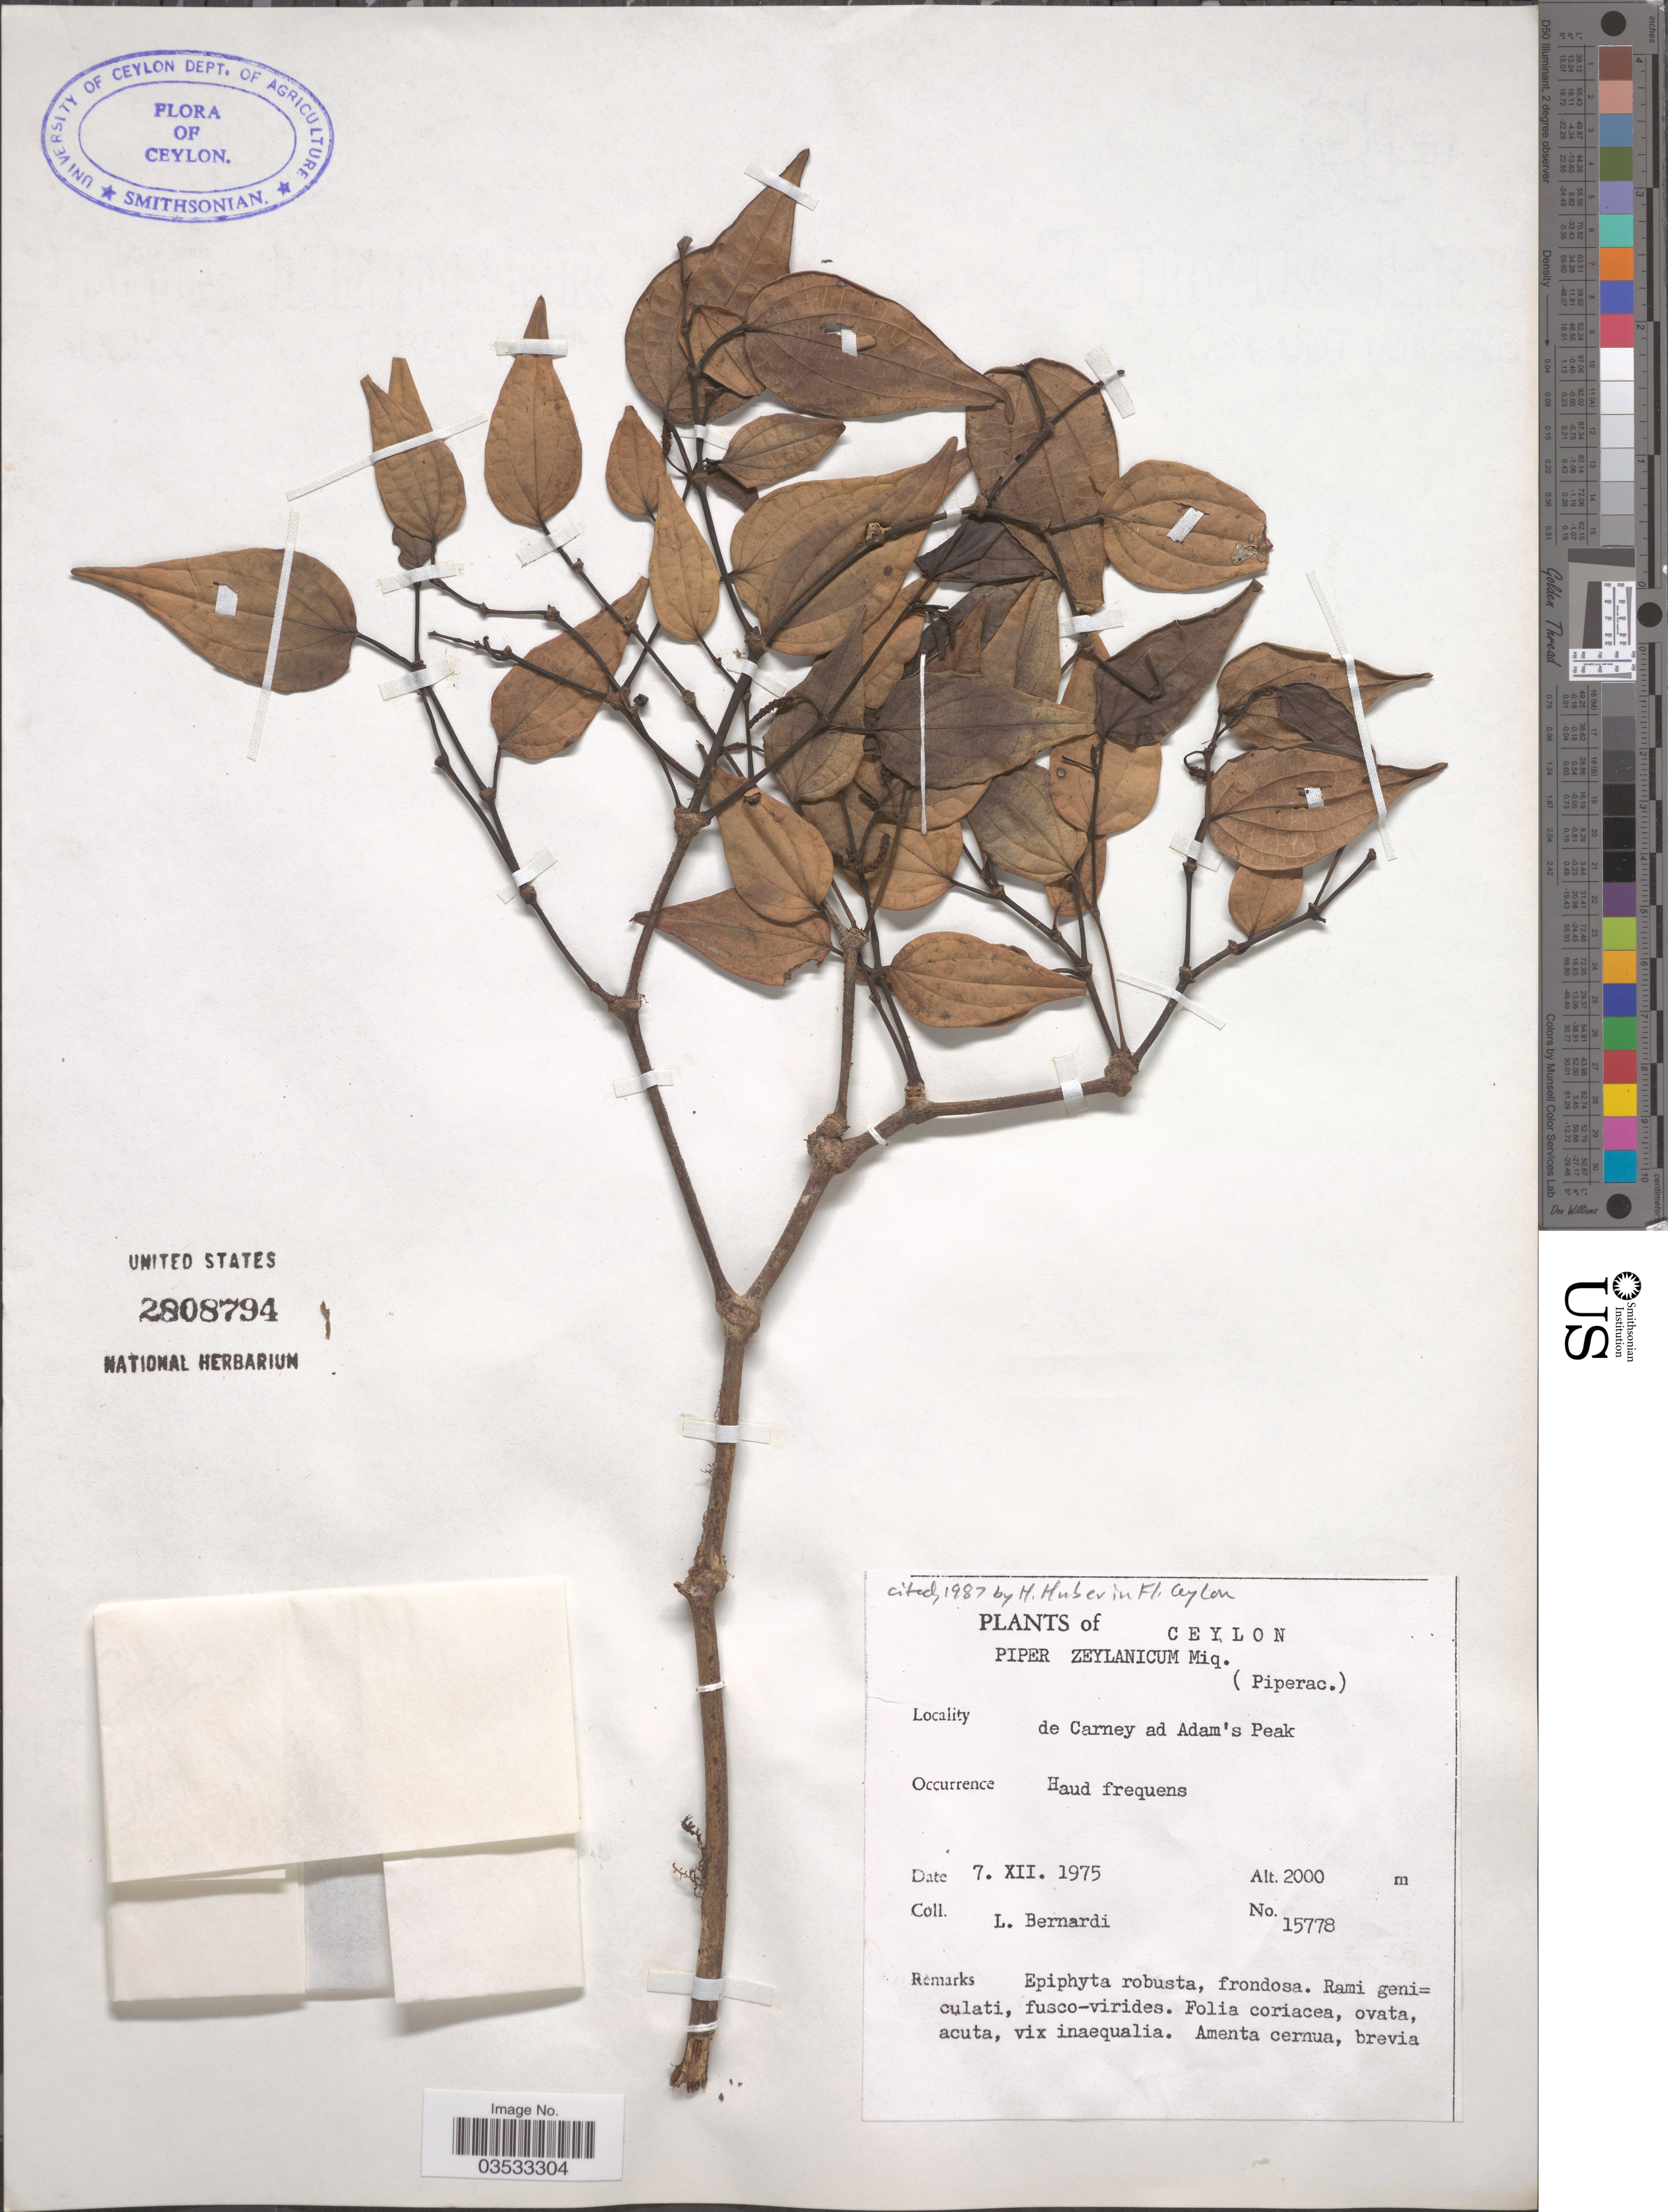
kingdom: Plantae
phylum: Tracheophyta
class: Magnoliopsida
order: Piperales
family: Piperaceae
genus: Piper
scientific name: Piper zeylanicum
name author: Miq.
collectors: L. Bernardi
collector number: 15778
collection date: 1975-12-07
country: Sri Lanka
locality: Ceylon. De Carney ad Adma's Peak.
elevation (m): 2000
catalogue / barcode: US 2808794